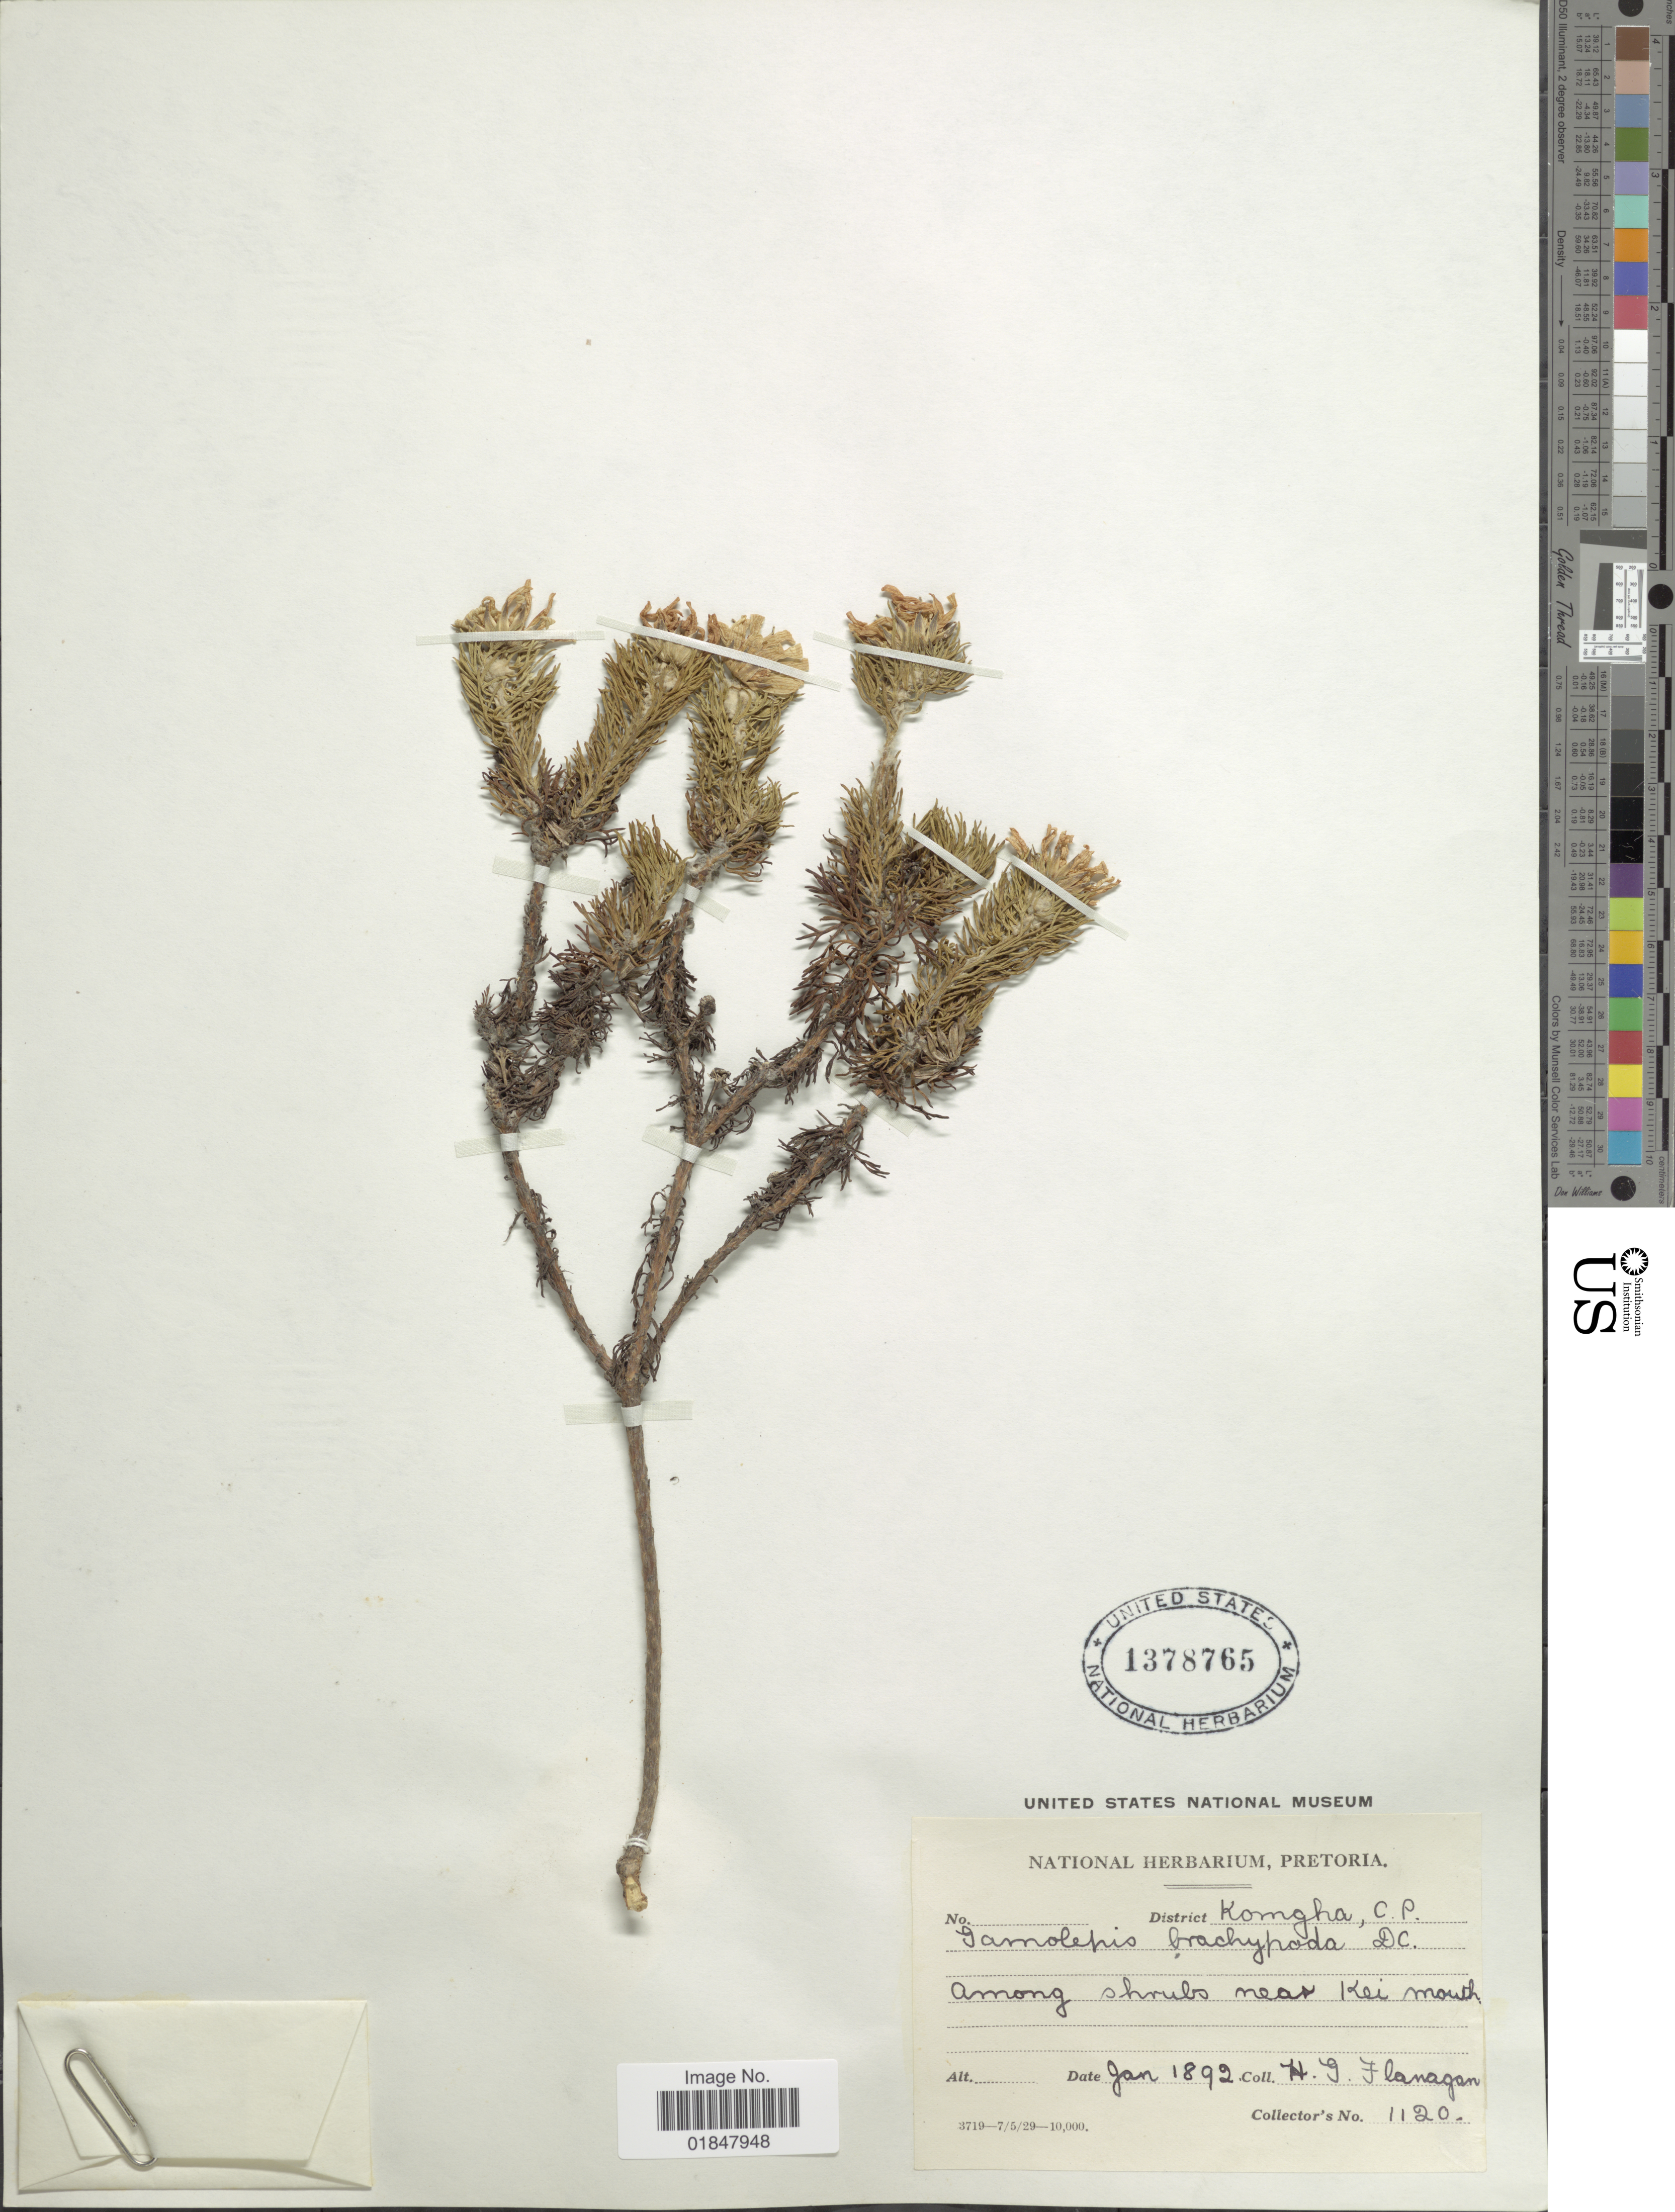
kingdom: Plantae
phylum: Tracheophyta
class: Magnoliopsida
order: Asterales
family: Asteraceae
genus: Steirodiscus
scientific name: Steirodiscus brachypoda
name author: DC.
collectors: H. Flanagan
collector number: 1120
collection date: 1892-01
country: South Africa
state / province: Eastern Cape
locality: District Kongha, C.P., among shrubs near Kei Mouth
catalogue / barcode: US 1378765